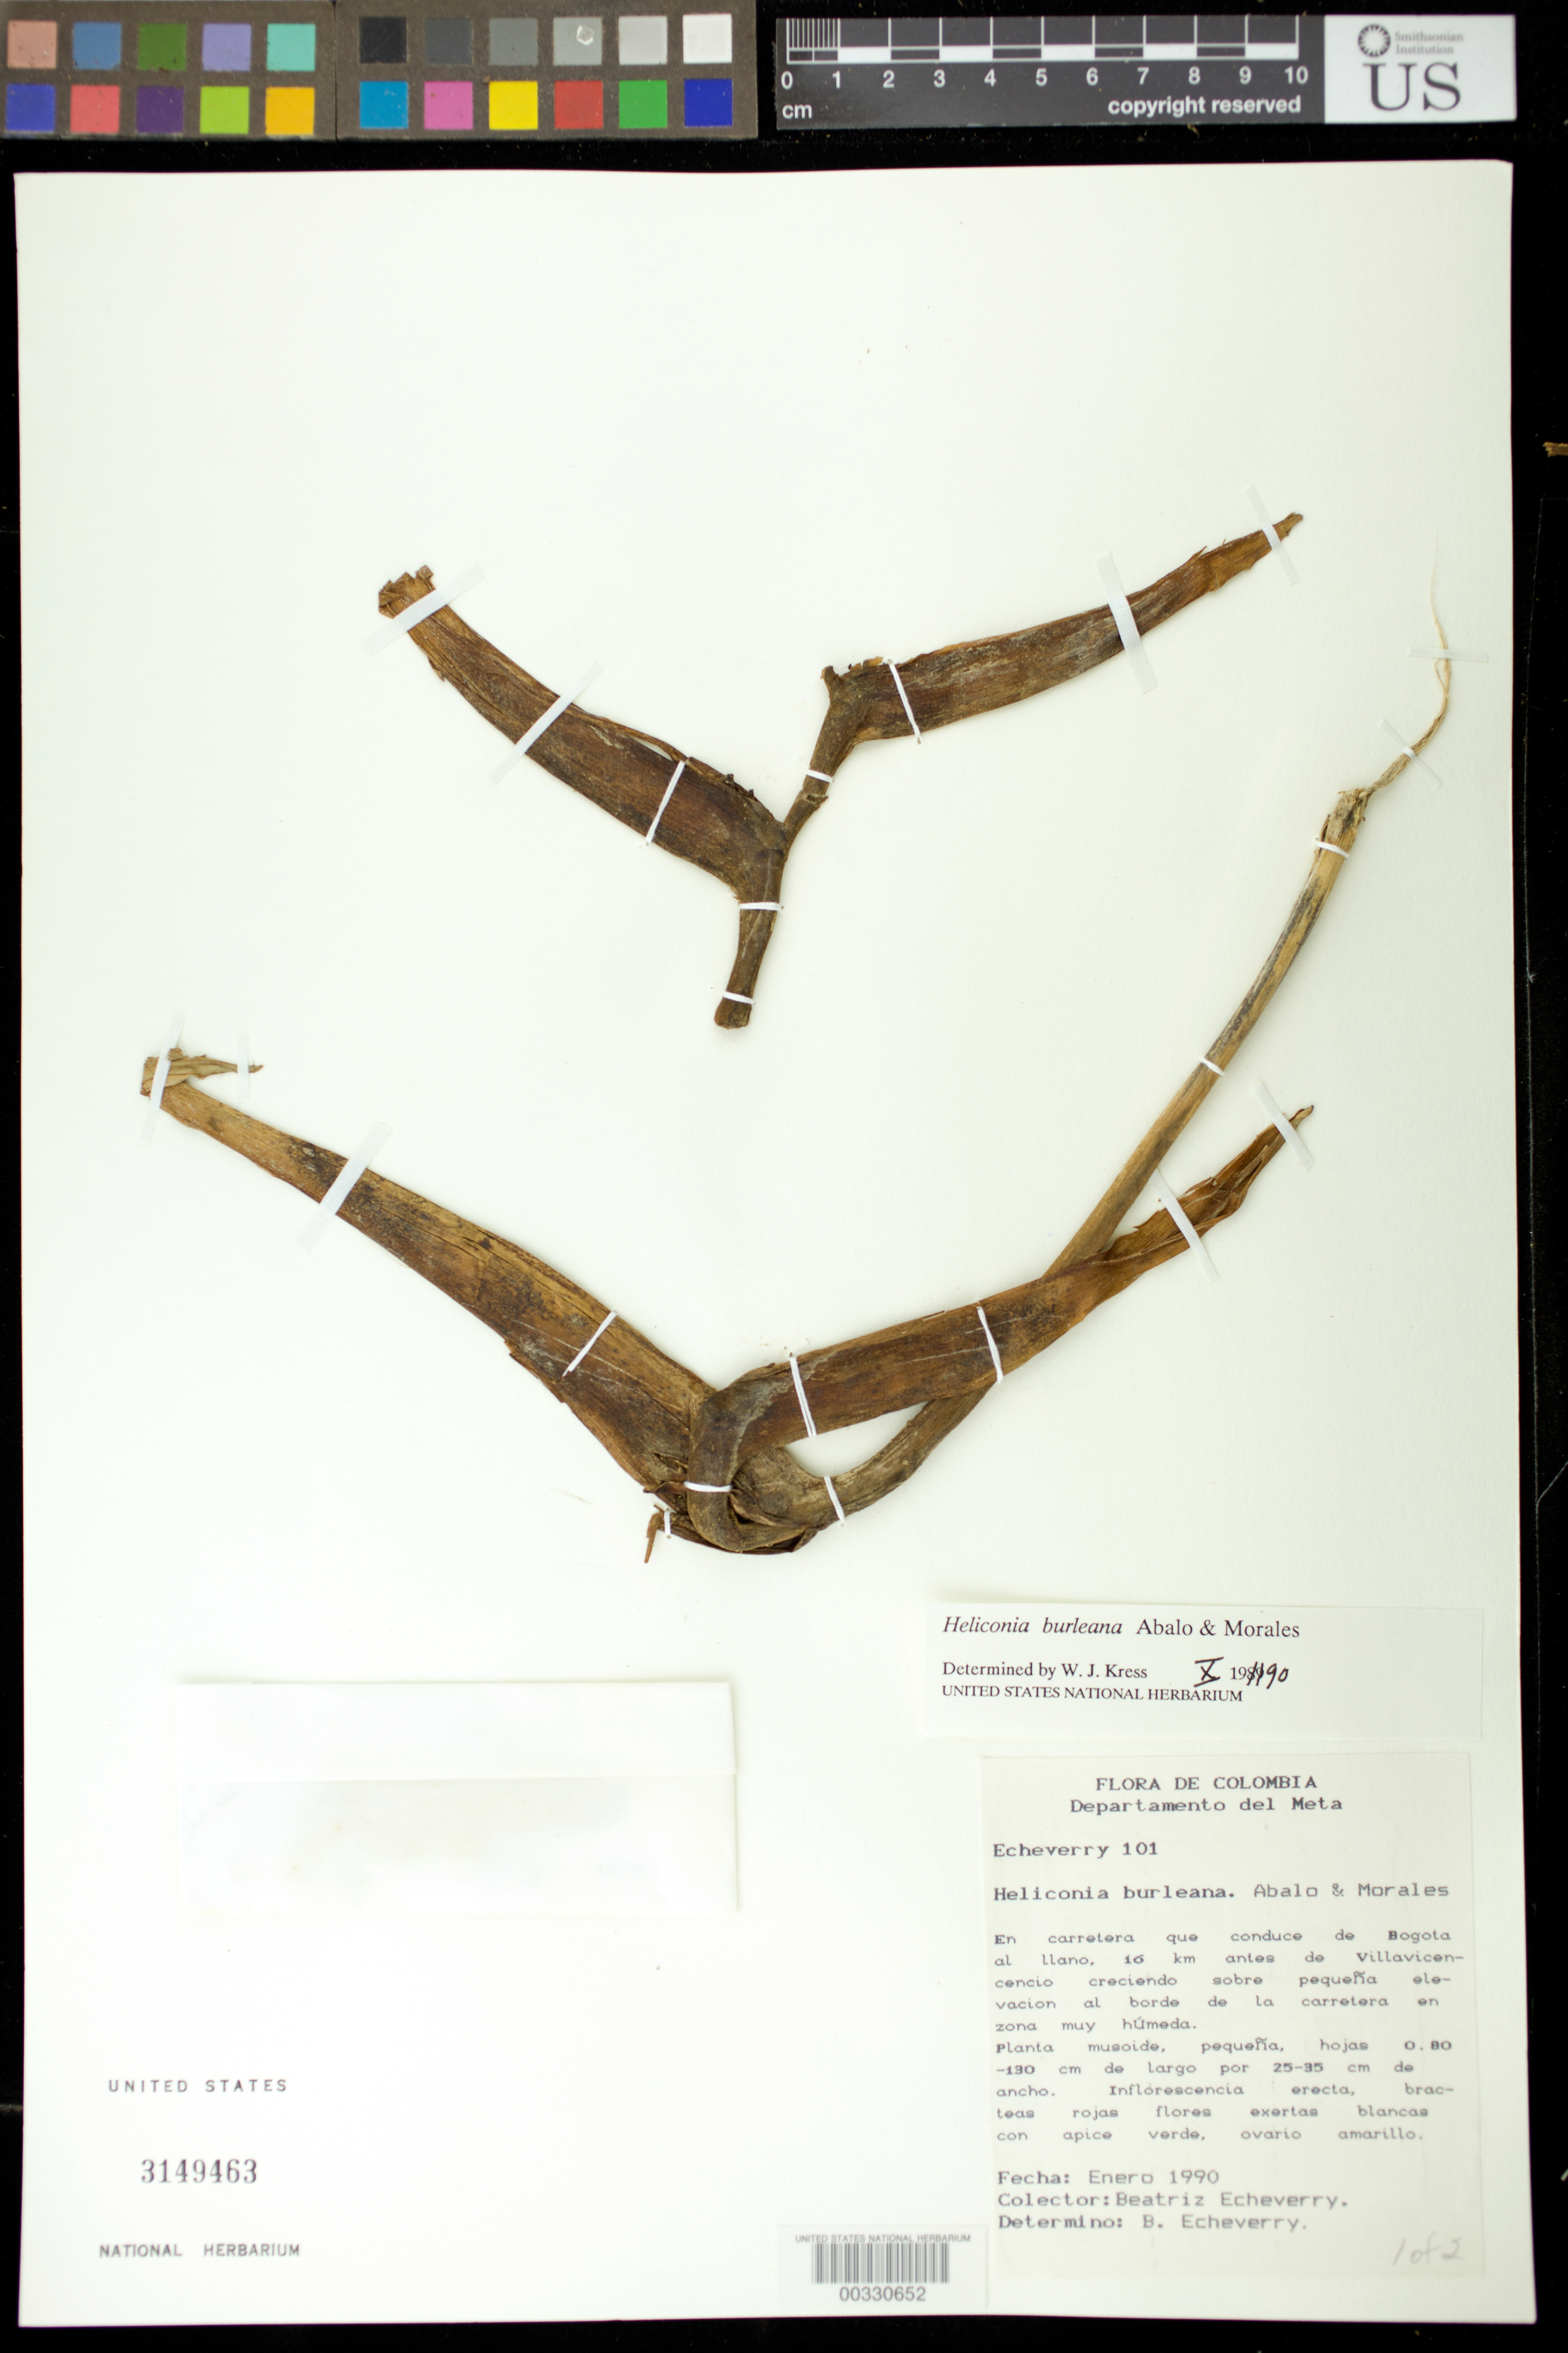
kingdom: Plantae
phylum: Tracheophyta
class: Liliopsida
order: Zingiberales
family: Heliconiaceae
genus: Heliconia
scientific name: Heliconia burleana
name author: Abalo & G. Morales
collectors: B. Echeverry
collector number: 101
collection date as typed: Jan 1990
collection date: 1990-01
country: Colombia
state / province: Meta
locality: On highway from Bogota to Llano, 16 km before Villa Vicencia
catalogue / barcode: US 3149463